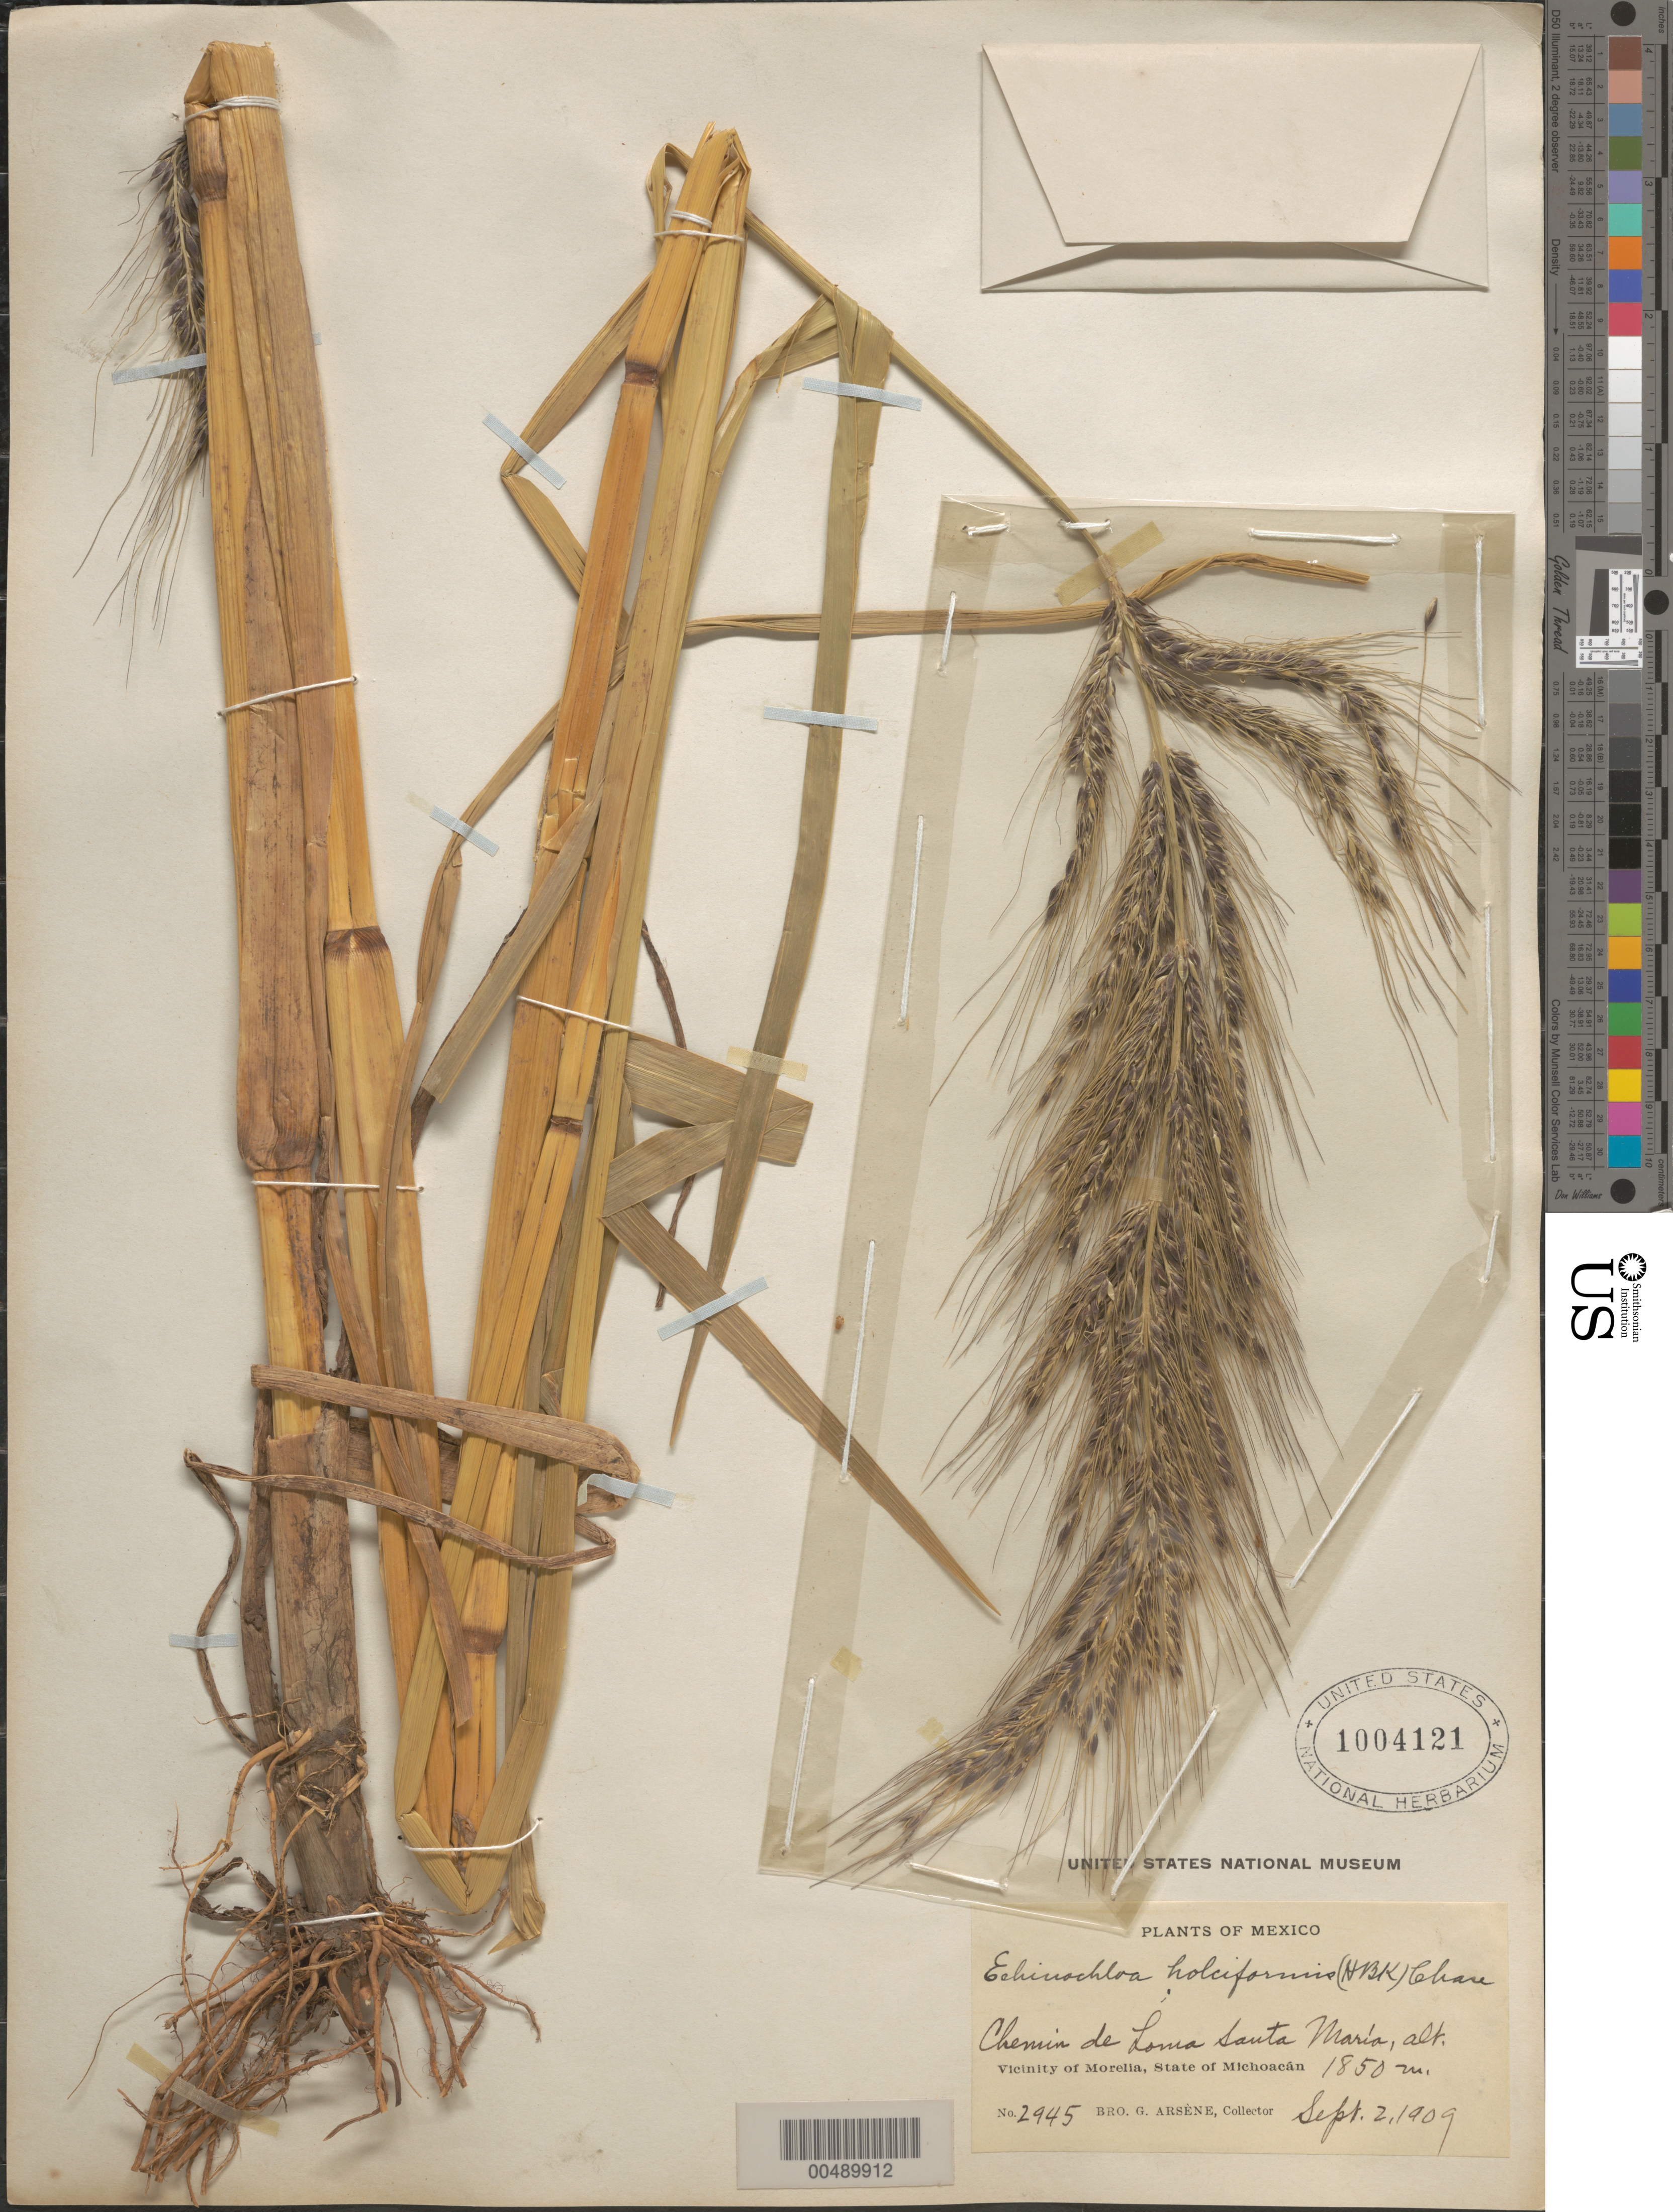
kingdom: Plantae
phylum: Tracheophyta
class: Liliopsida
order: Poales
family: Poaceae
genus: Echinochloa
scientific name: Echinochloa holciformis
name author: (Kunth) Chase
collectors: Bro. G. Arsène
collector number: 2945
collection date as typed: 2 Sep 1909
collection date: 1909-09-02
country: Mexico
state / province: Michoacán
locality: Vicinity of Morelia, Chemin de Loma Santa Maria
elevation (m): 1850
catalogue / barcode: US 1004121